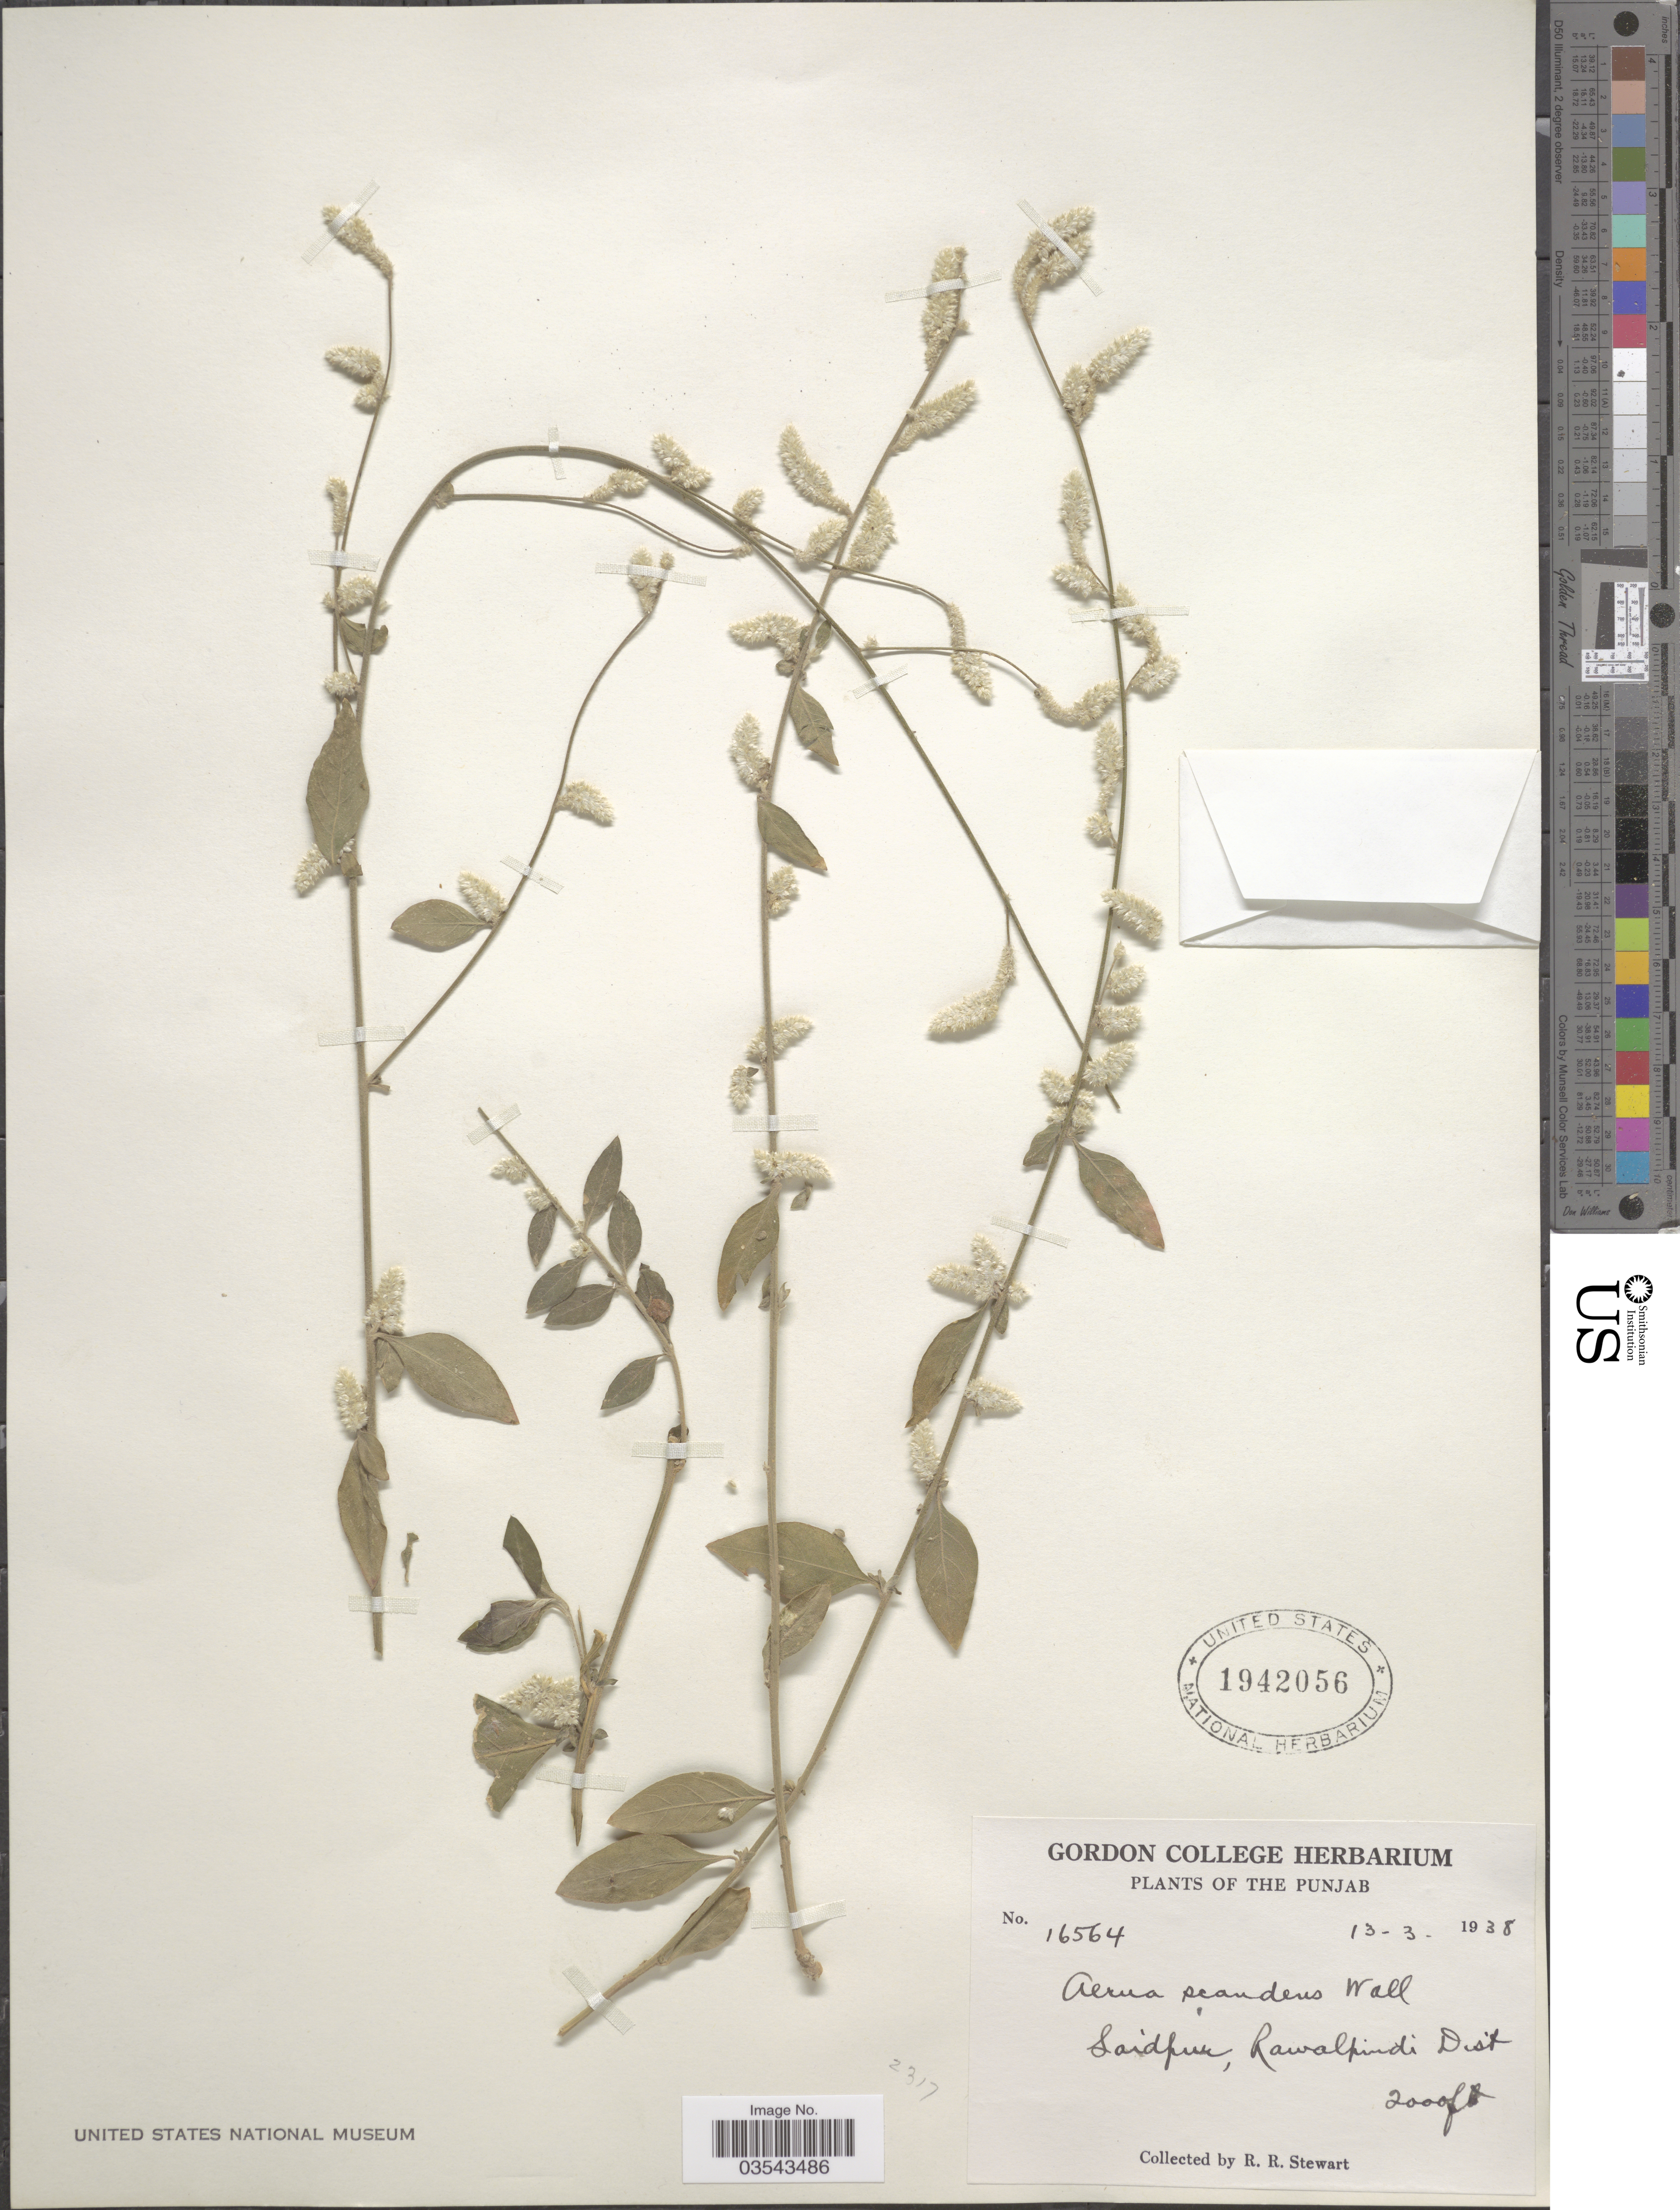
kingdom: Plantae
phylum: Tracheophyta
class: Magnoliopsida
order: Caryophyllales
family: Amaranthaceae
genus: Ouret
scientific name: Ouret sanguinolenta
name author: (L.) Kuntze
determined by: Strong, Mark T., (BOT), Smithsonian Institution - National Museum of Natural History (UNITED STATES)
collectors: R. Stewart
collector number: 16564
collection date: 1938-03-13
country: Pakistan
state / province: Punjab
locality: Saidpur, Rawalpindi Dist.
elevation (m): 610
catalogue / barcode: US 1942056